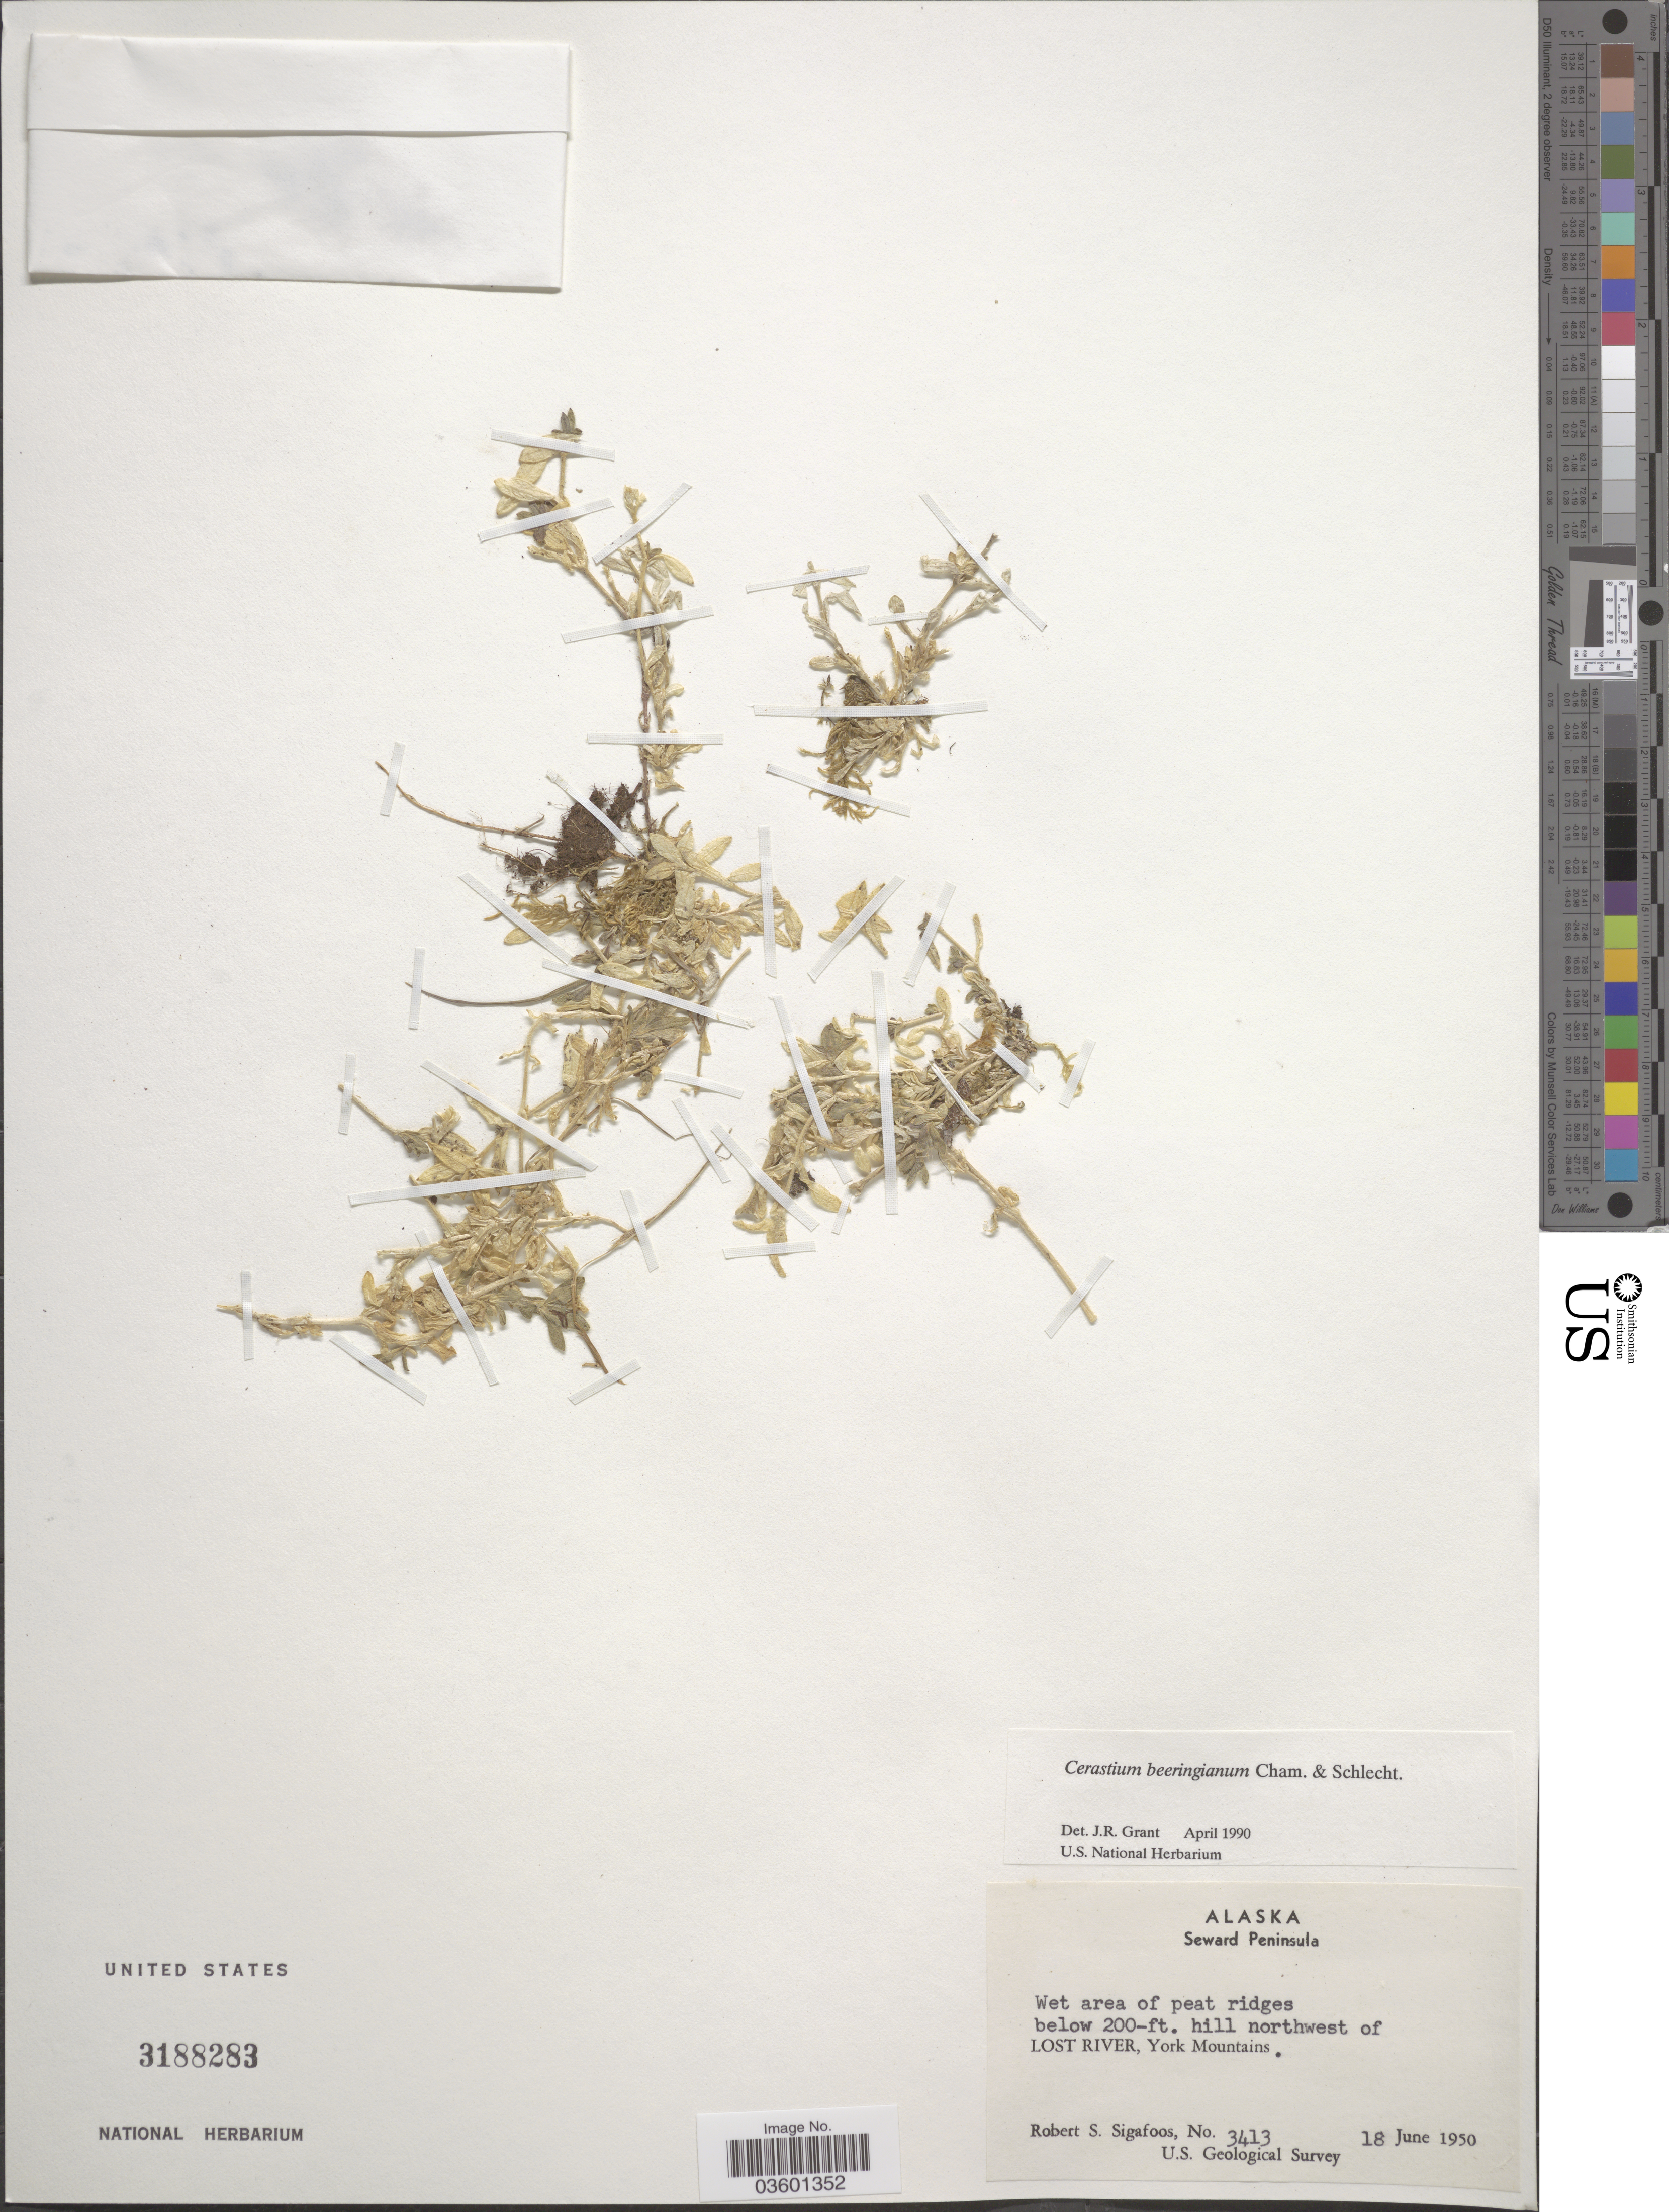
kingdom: Plantae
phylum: Tracheophyta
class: Magnoliopsida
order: Caryophyllales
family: Caryophyllaceae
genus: Cerastium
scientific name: Cerastium beeringianum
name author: Cham. & Schltdl.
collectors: R. Sigafoos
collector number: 3413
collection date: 1950-06-18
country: United States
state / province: Alaska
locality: Seward Peninsula. Wet area of peat ridges below 200-ft. hill northwest of Lost River, York Mountains.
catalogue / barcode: US 3188283